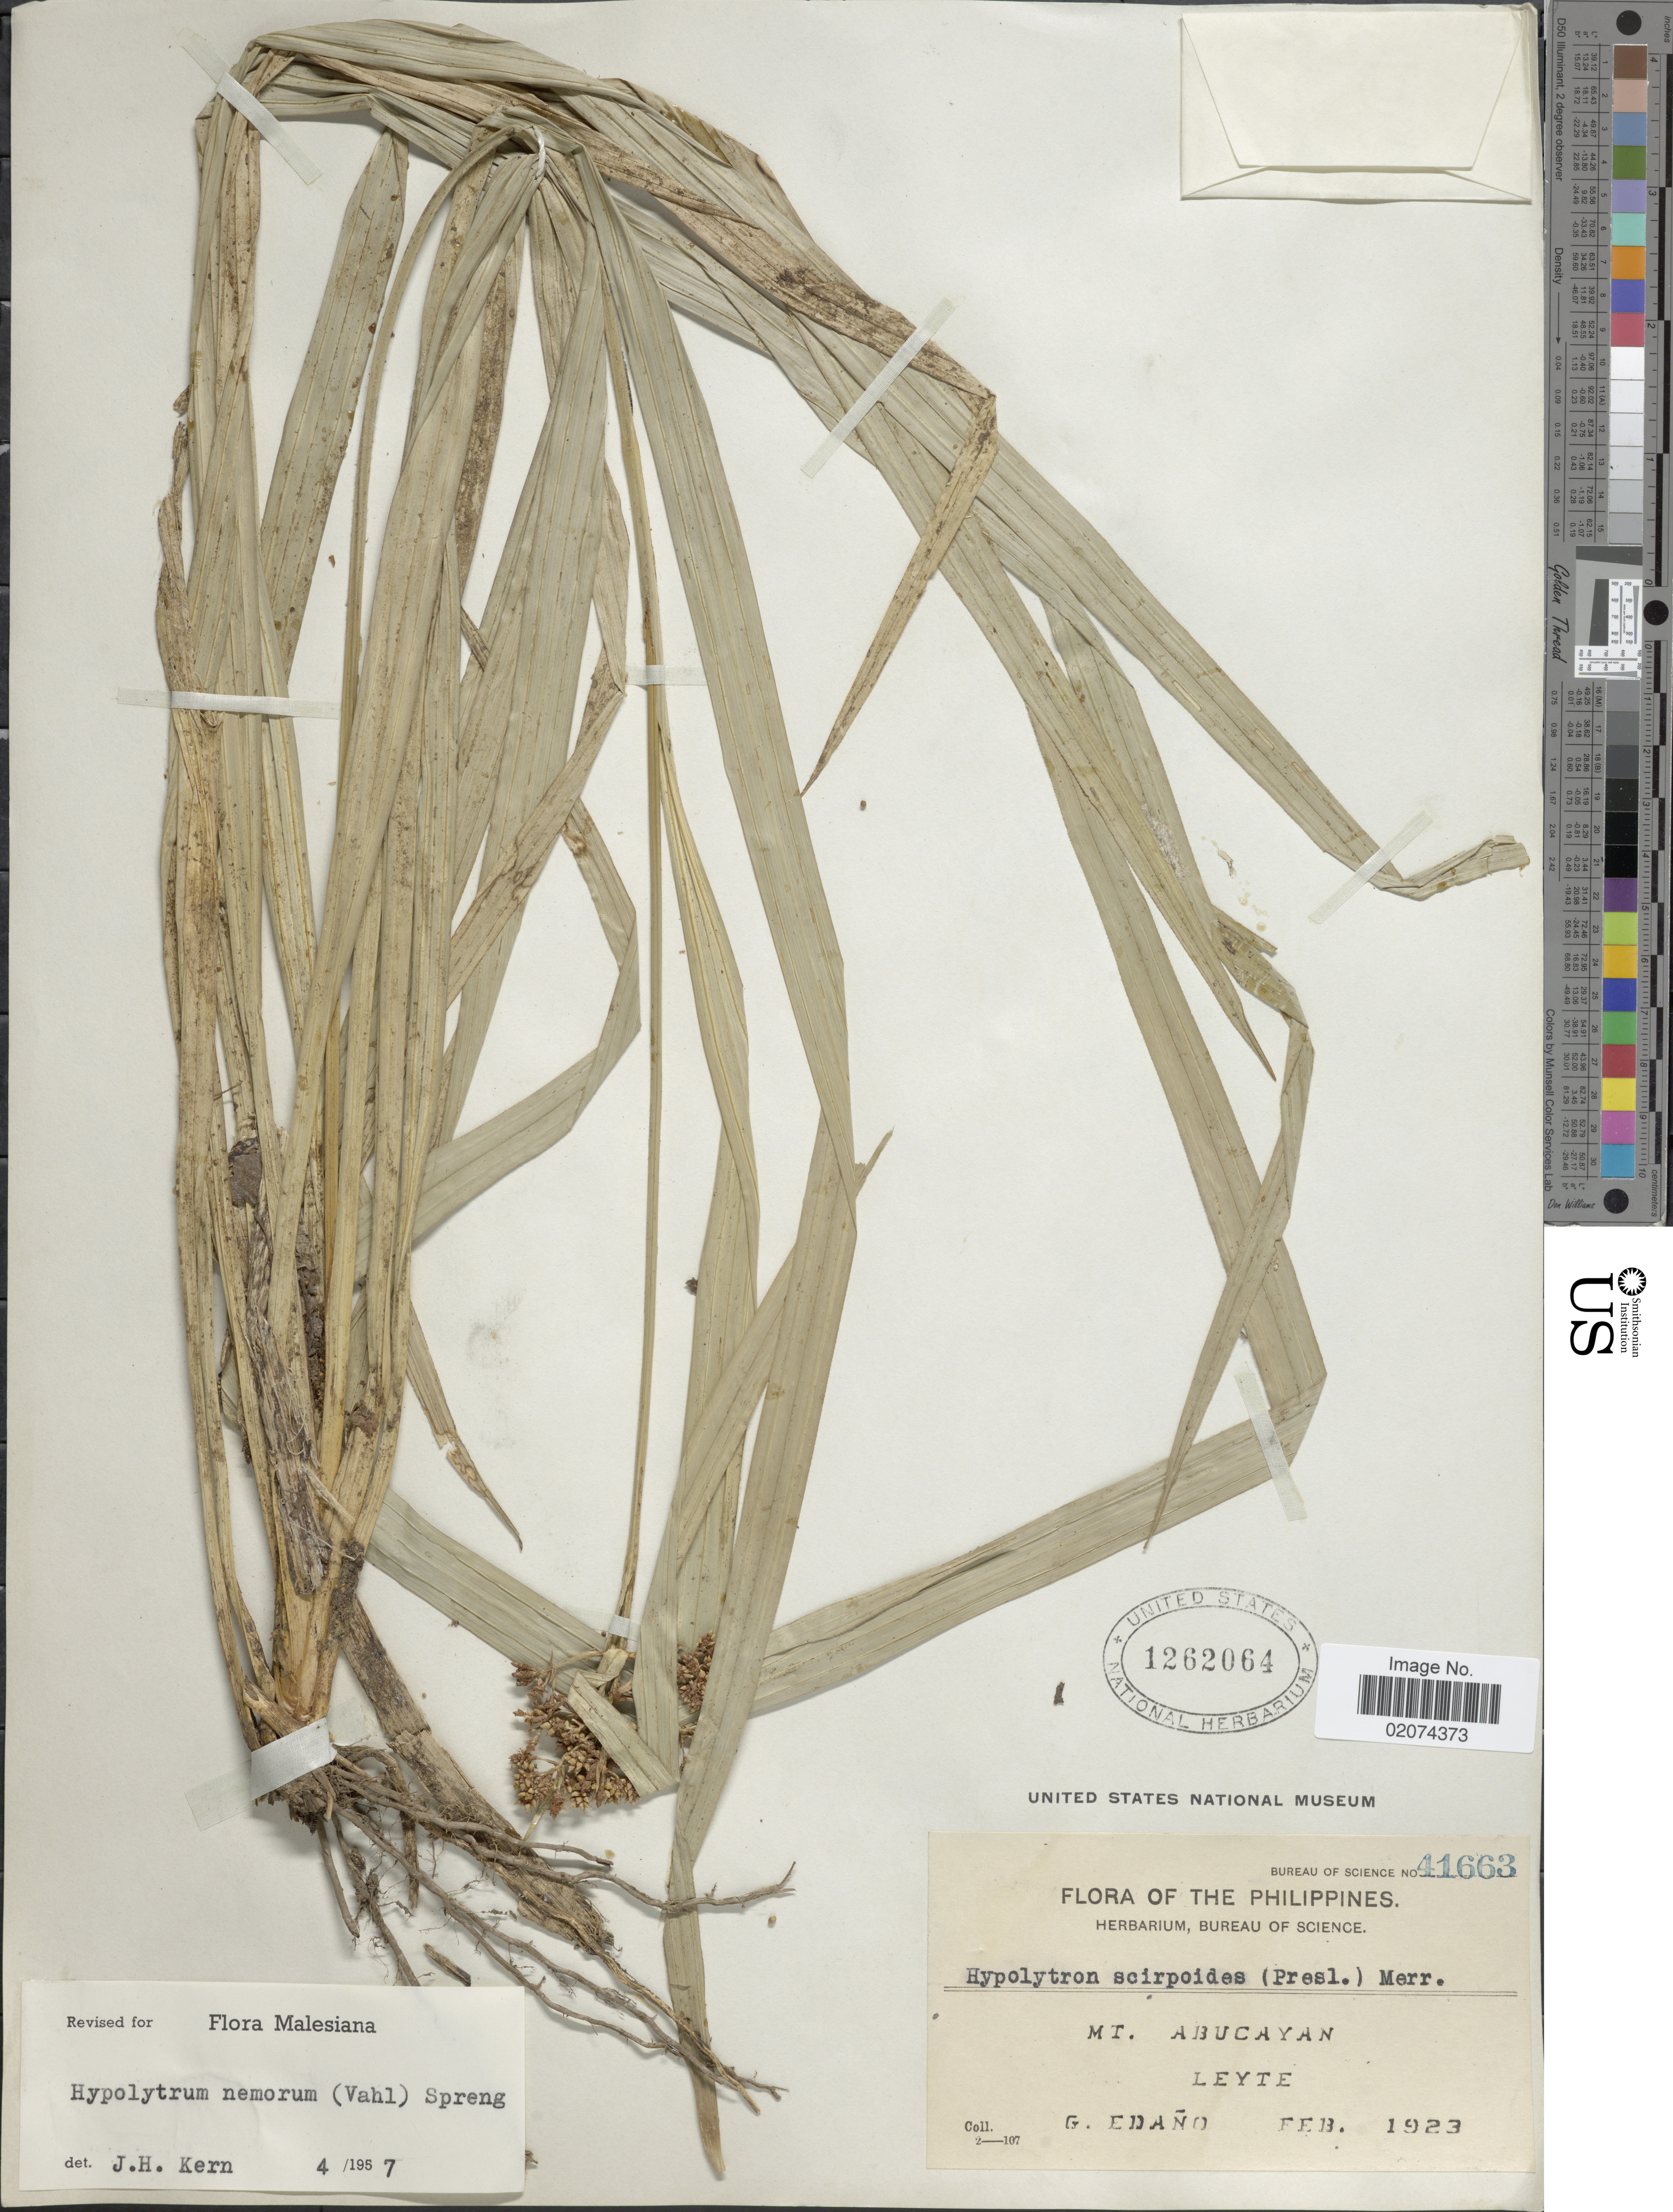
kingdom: Plantae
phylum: Tracheophyta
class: Liliopsida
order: Poales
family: Cyperaceae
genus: Hypolytrum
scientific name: Hypolytrum nemorum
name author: (Vahl) Spreng.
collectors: G. Edaño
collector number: Bureau of Science41663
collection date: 1923-02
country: Philippines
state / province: Eastern Visayas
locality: Mt. Abucayan, Leyte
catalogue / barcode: US 1262064